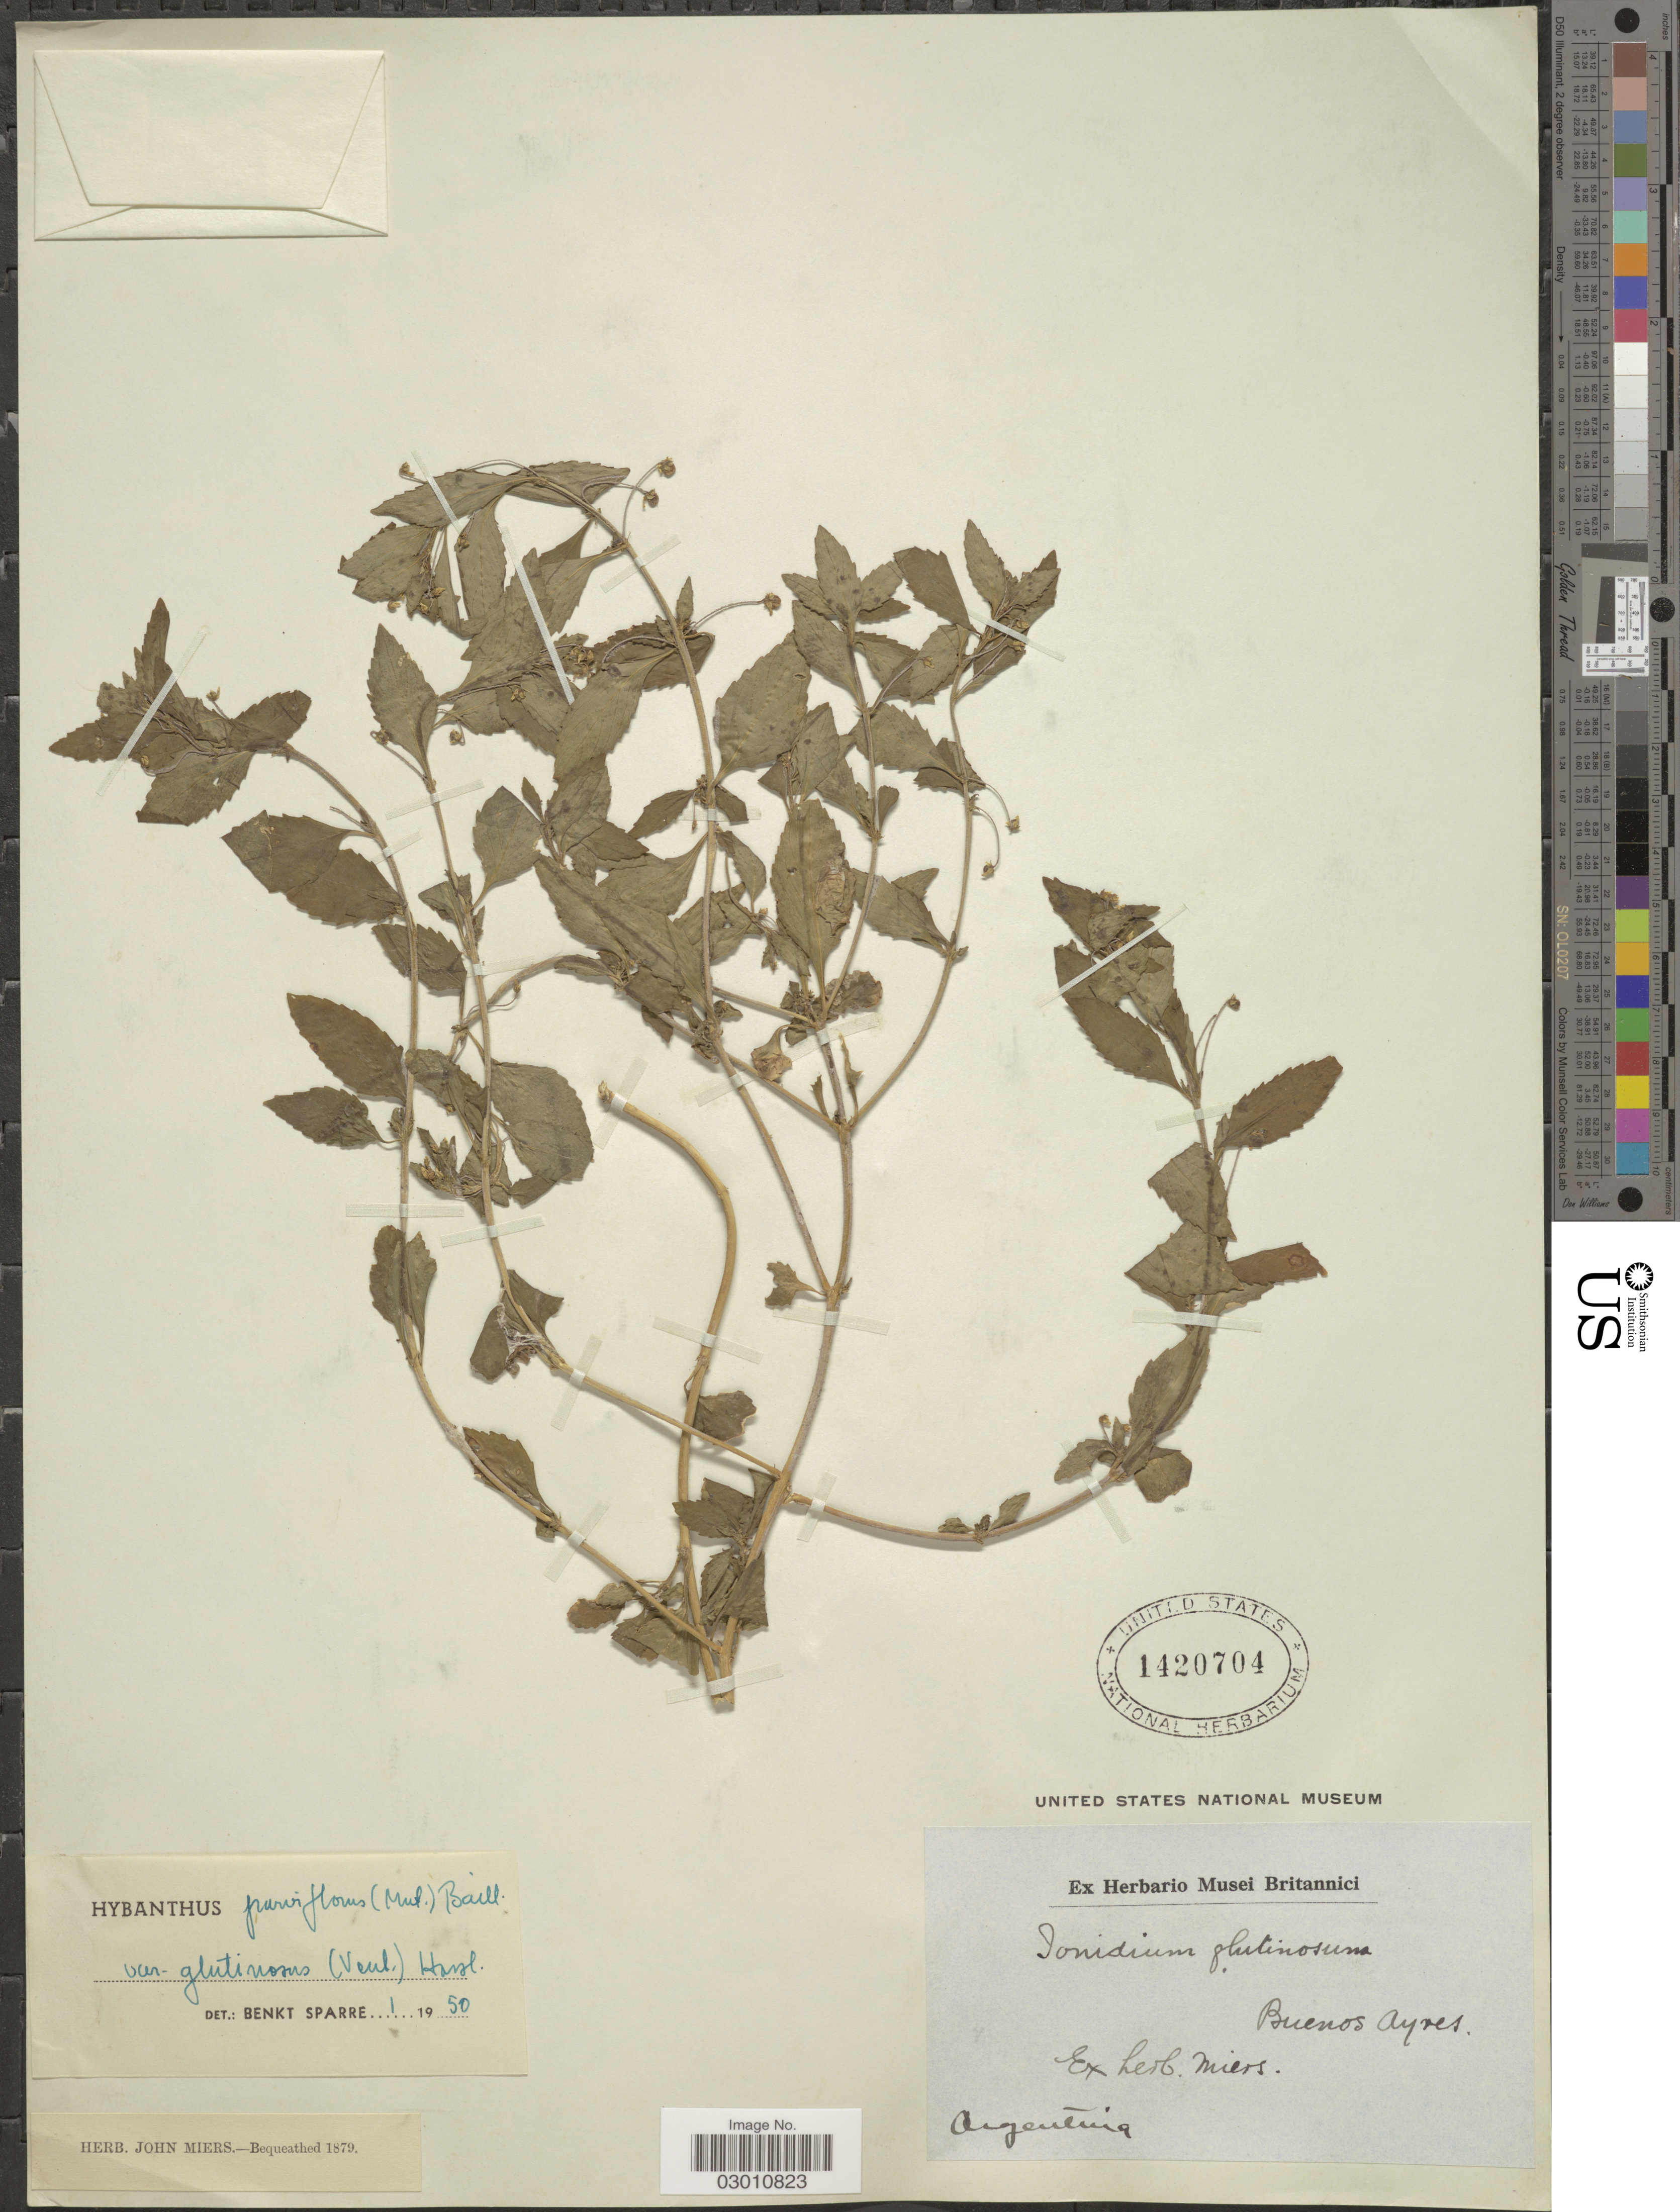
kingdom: Plantae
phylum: Tracheophyta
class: Magnoliopsida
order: Malpighiales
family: Violaceae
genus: Pombalia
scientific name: Pombalia parviflora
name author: (L. f.) Paula-Souza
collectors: ex herb. Miers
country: Argentina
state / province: Buenos Aires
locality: Bueno Ayres.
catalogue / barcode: US 1420704